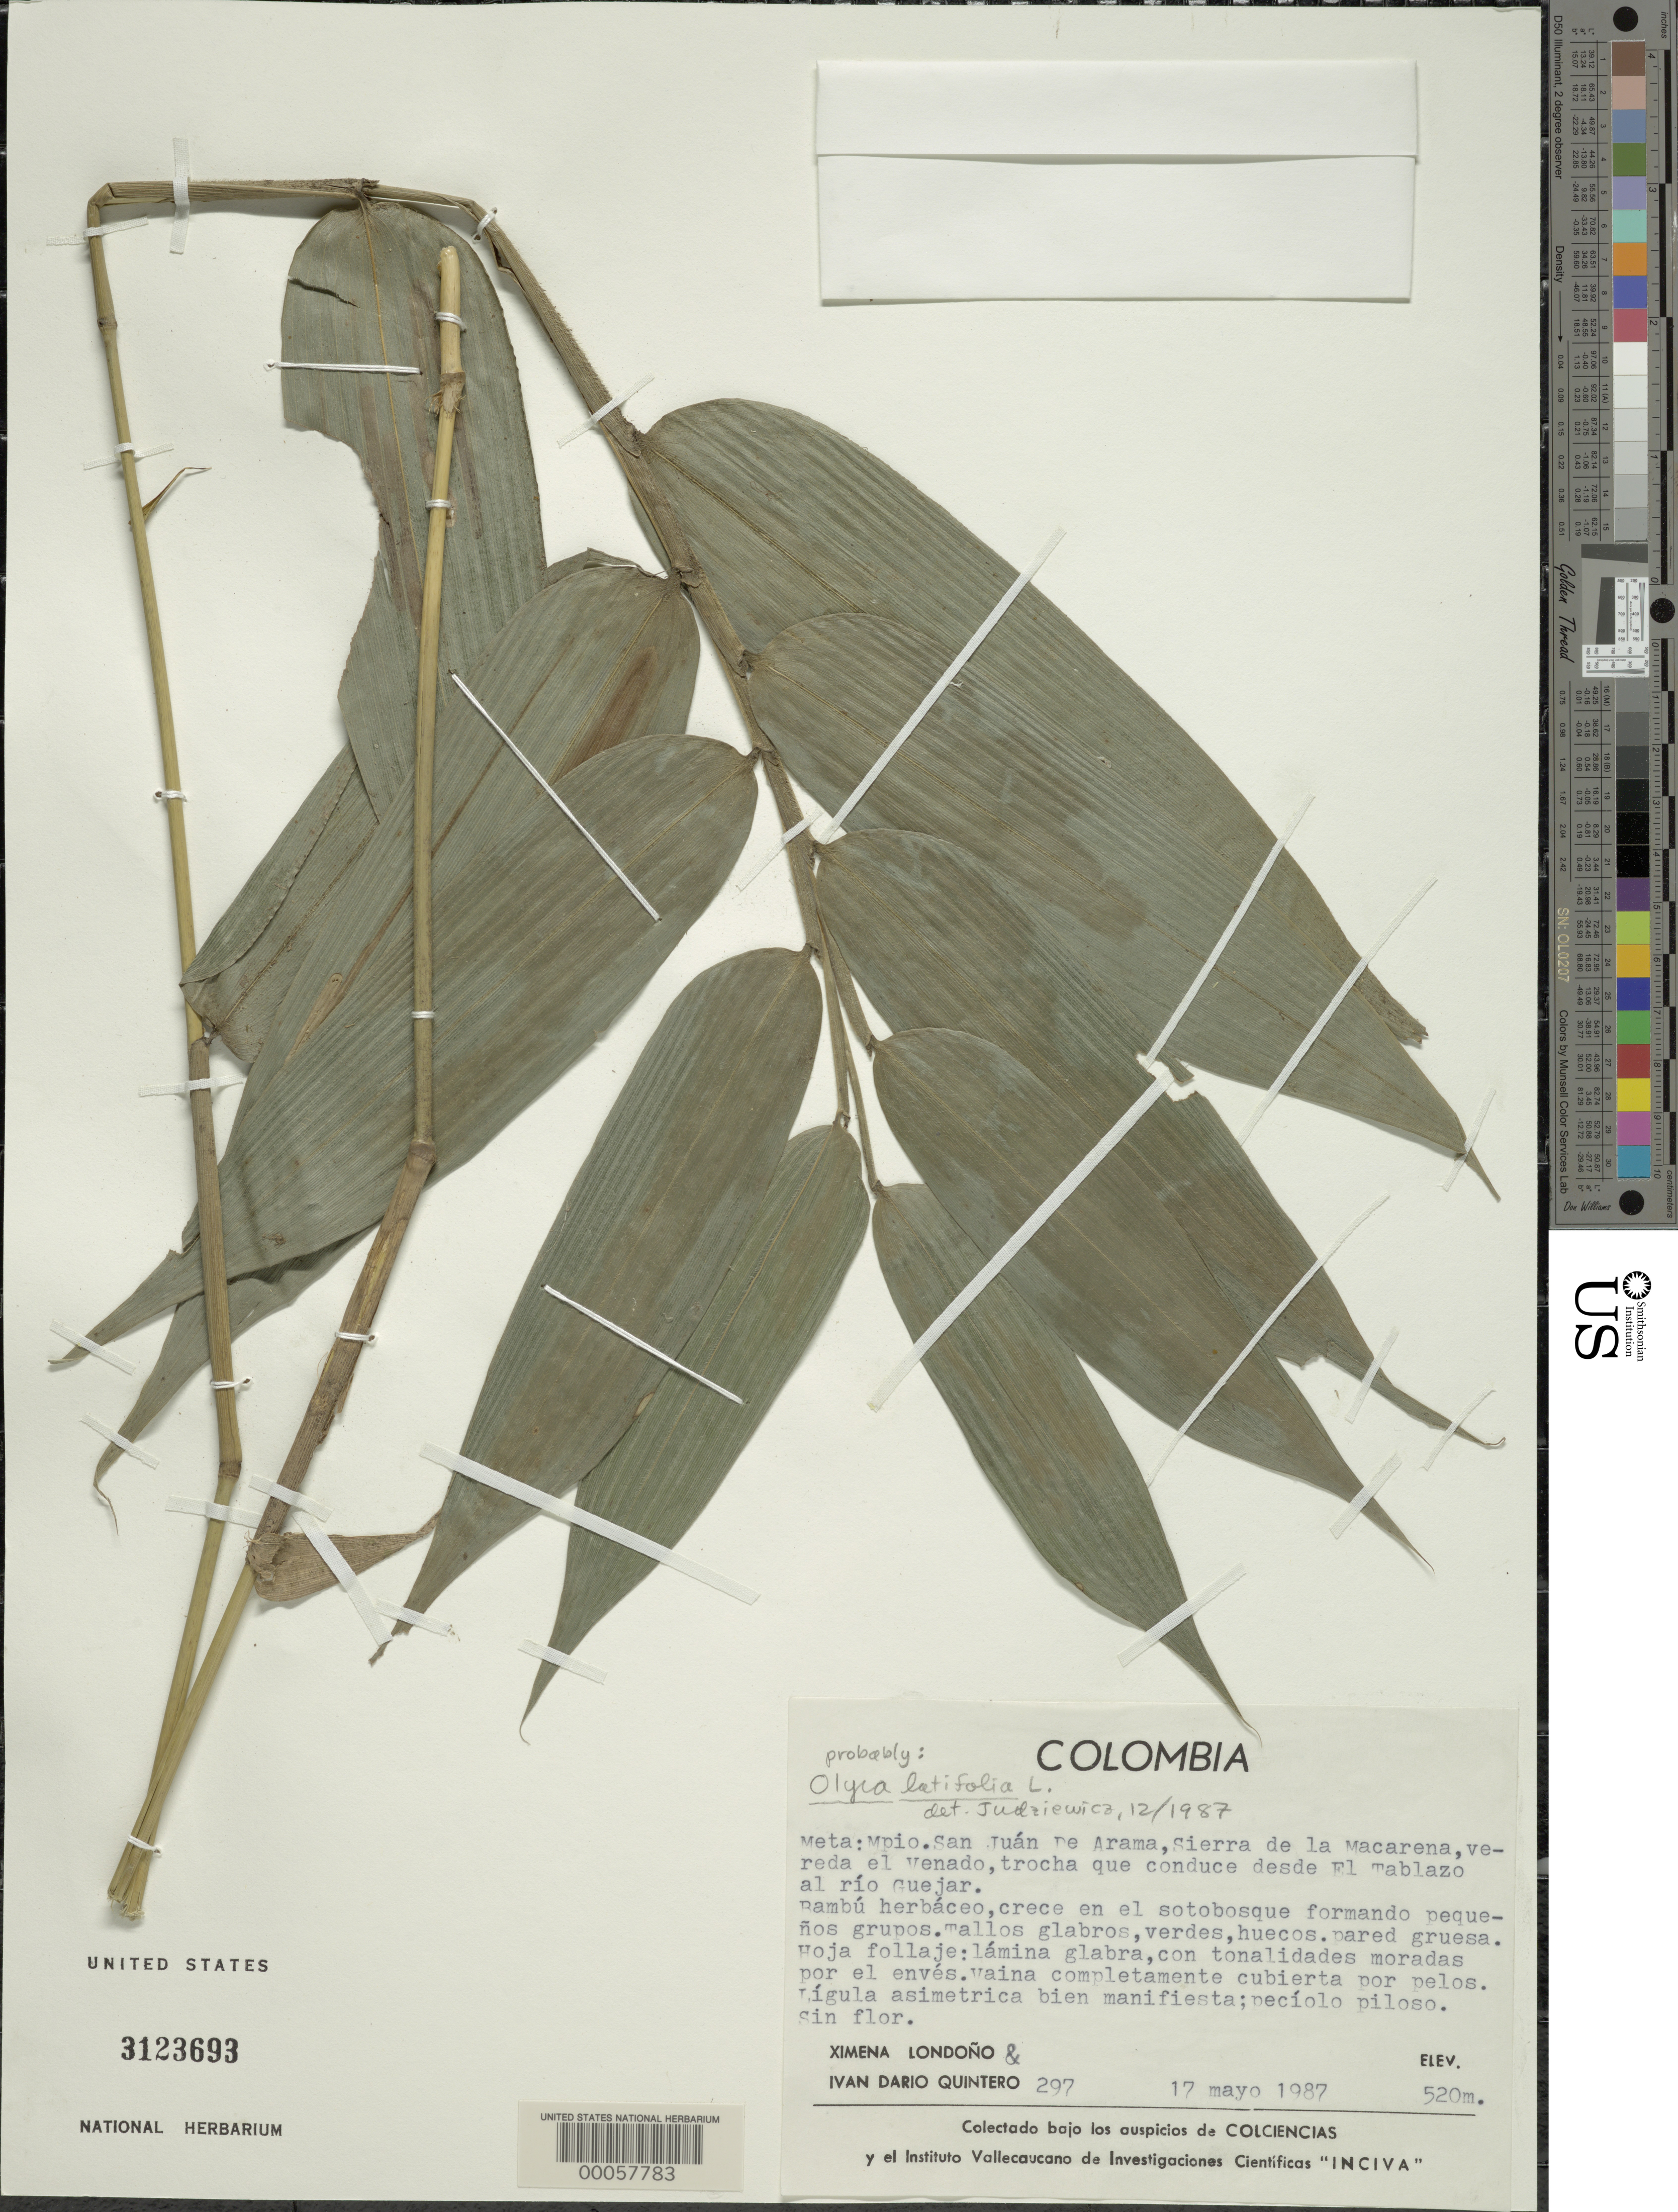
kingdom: Plantae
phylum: Tracheophyta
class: Liliopsida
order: Poales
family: Poaceae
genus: Olyra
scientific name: Olyra latifolia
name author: L.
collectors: X. Londoño & I. Quintero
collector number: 297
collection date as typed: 17 May 1987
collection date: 1987-05-17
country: Colombia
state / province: Meta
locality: Mun. San Juan de Arama, Sierra de la Macarena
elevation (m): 520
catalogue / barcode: US 3123693